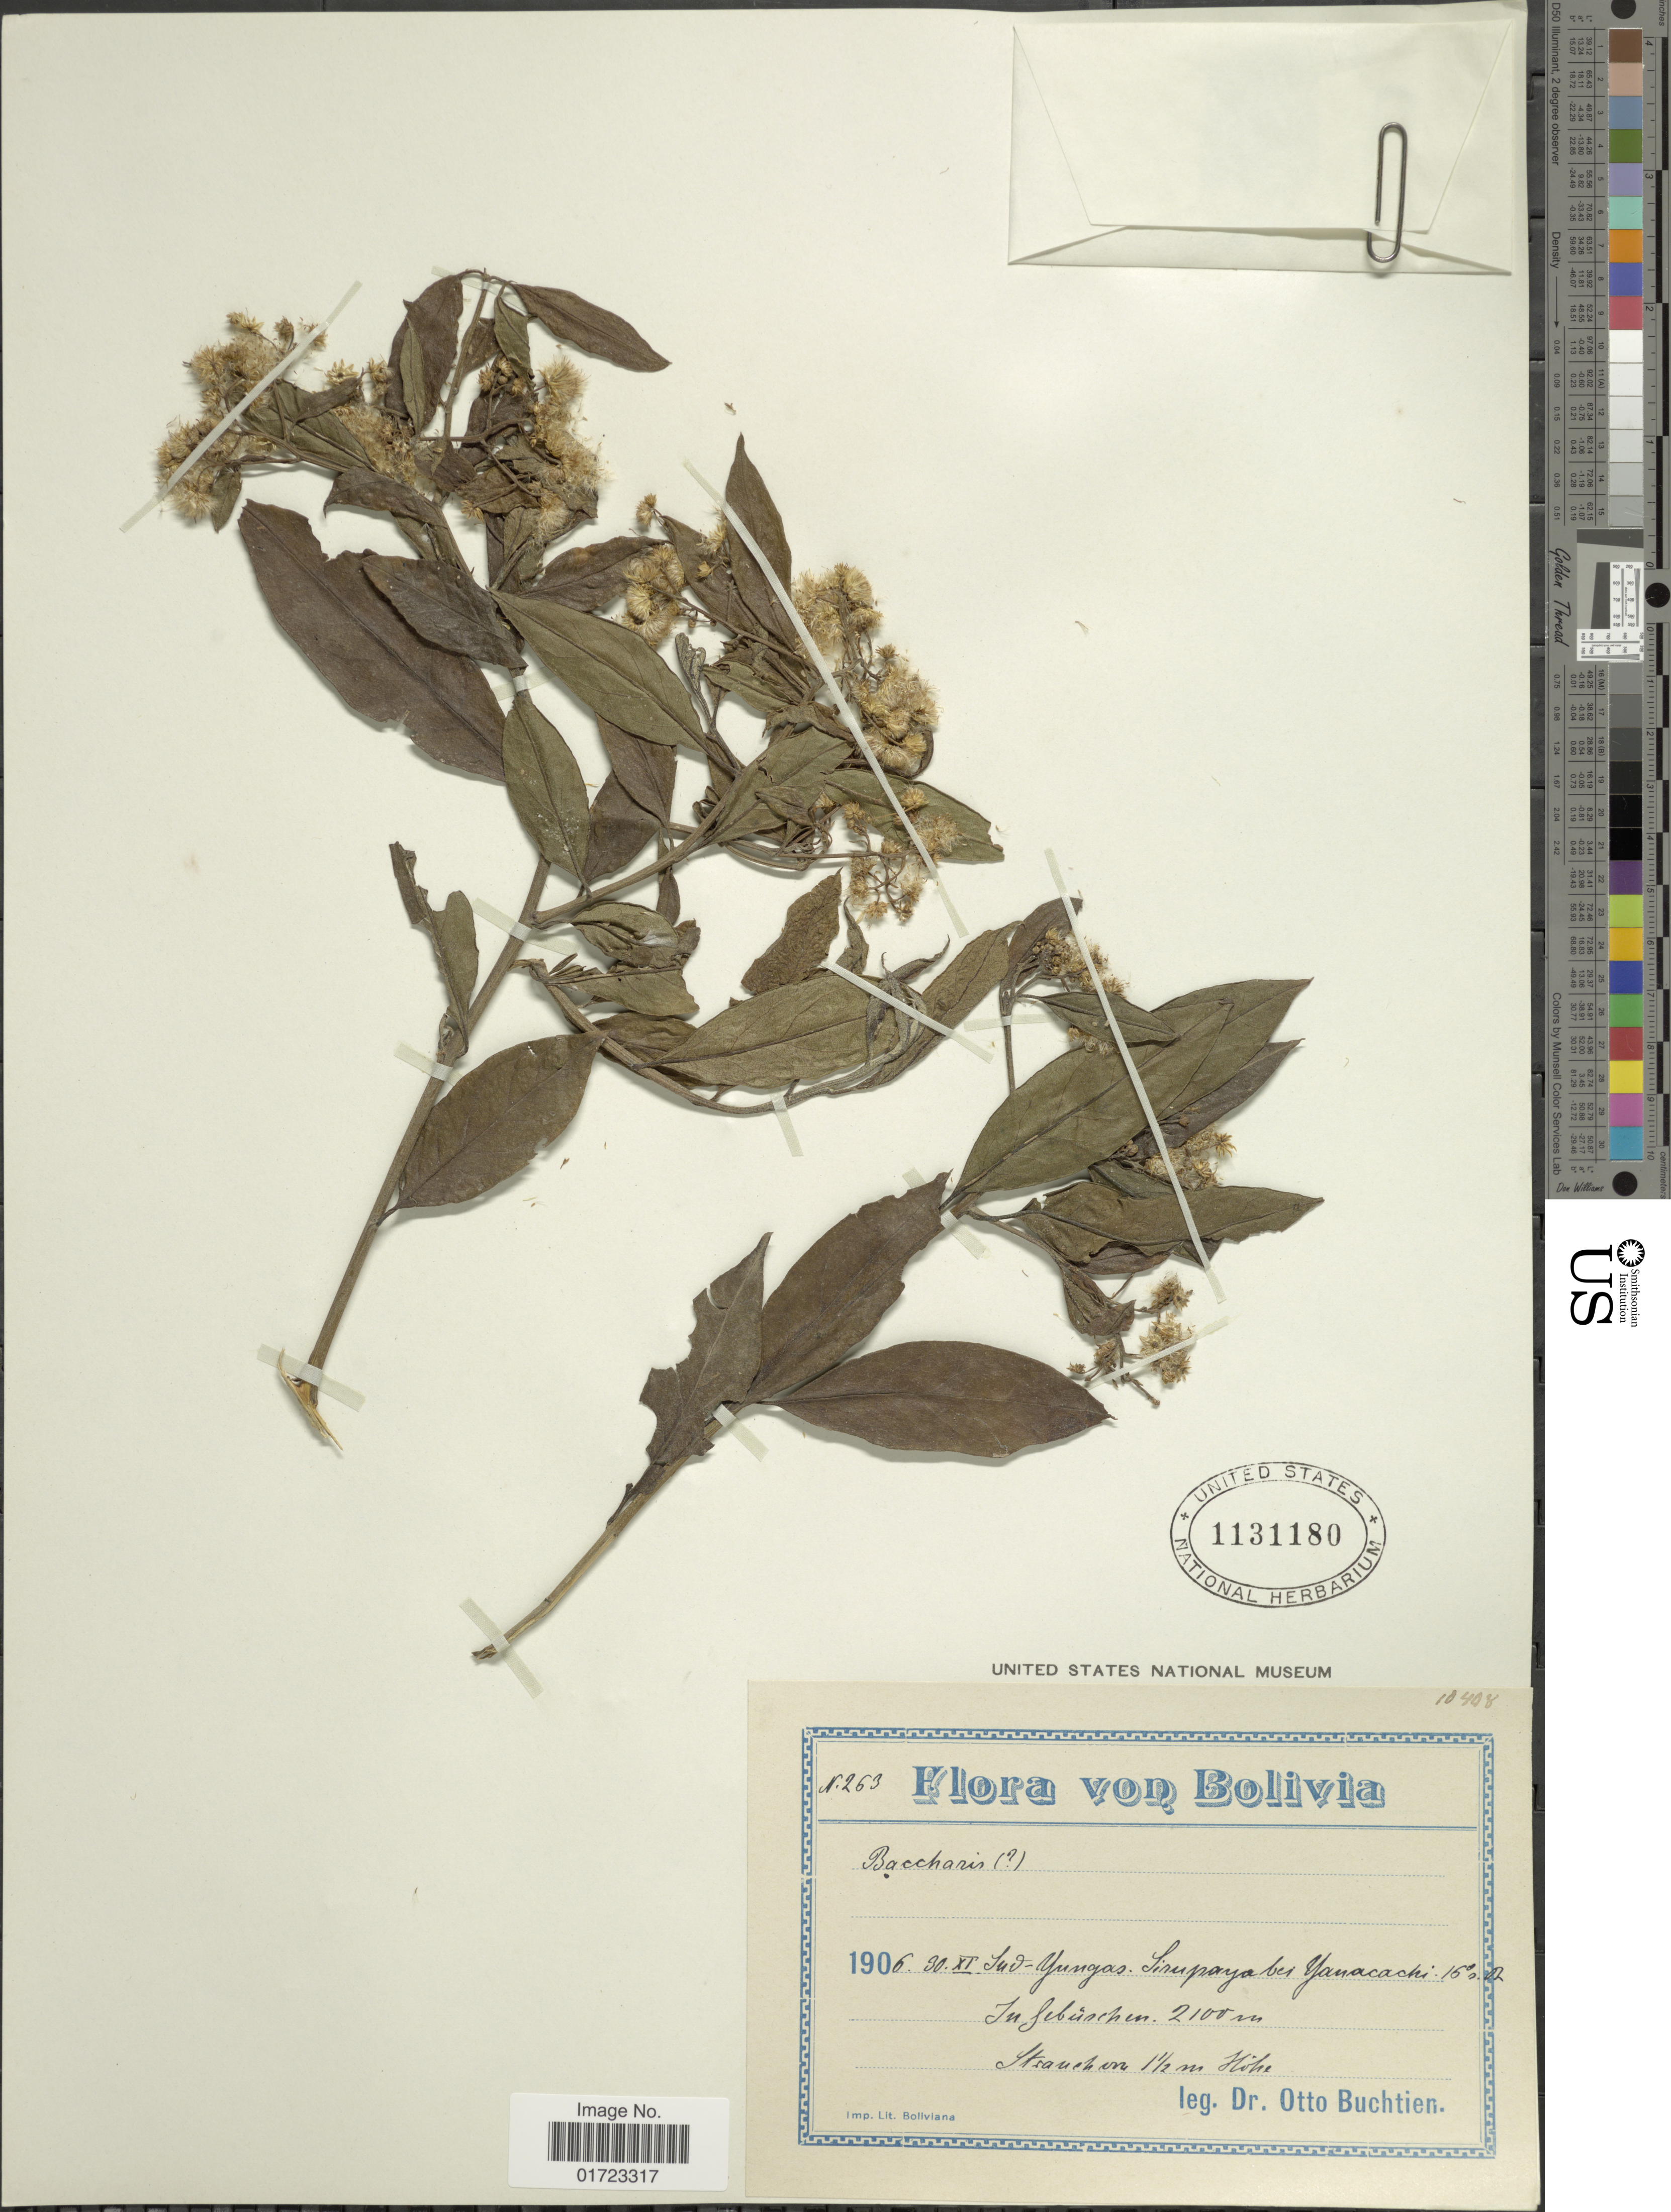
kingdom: Plantae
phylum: Tracheophyta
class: Magnoliopsida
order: Asterales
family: Asteraceae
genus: Baccharis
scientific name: Baccharis quitensis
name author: Kunth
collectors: O. Buchtien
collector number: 263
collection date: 1906-11-30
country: Bolivia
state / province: La Paz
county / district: Sud Yungas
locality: Yanacachi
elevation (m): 2100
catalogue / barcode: US 1131180